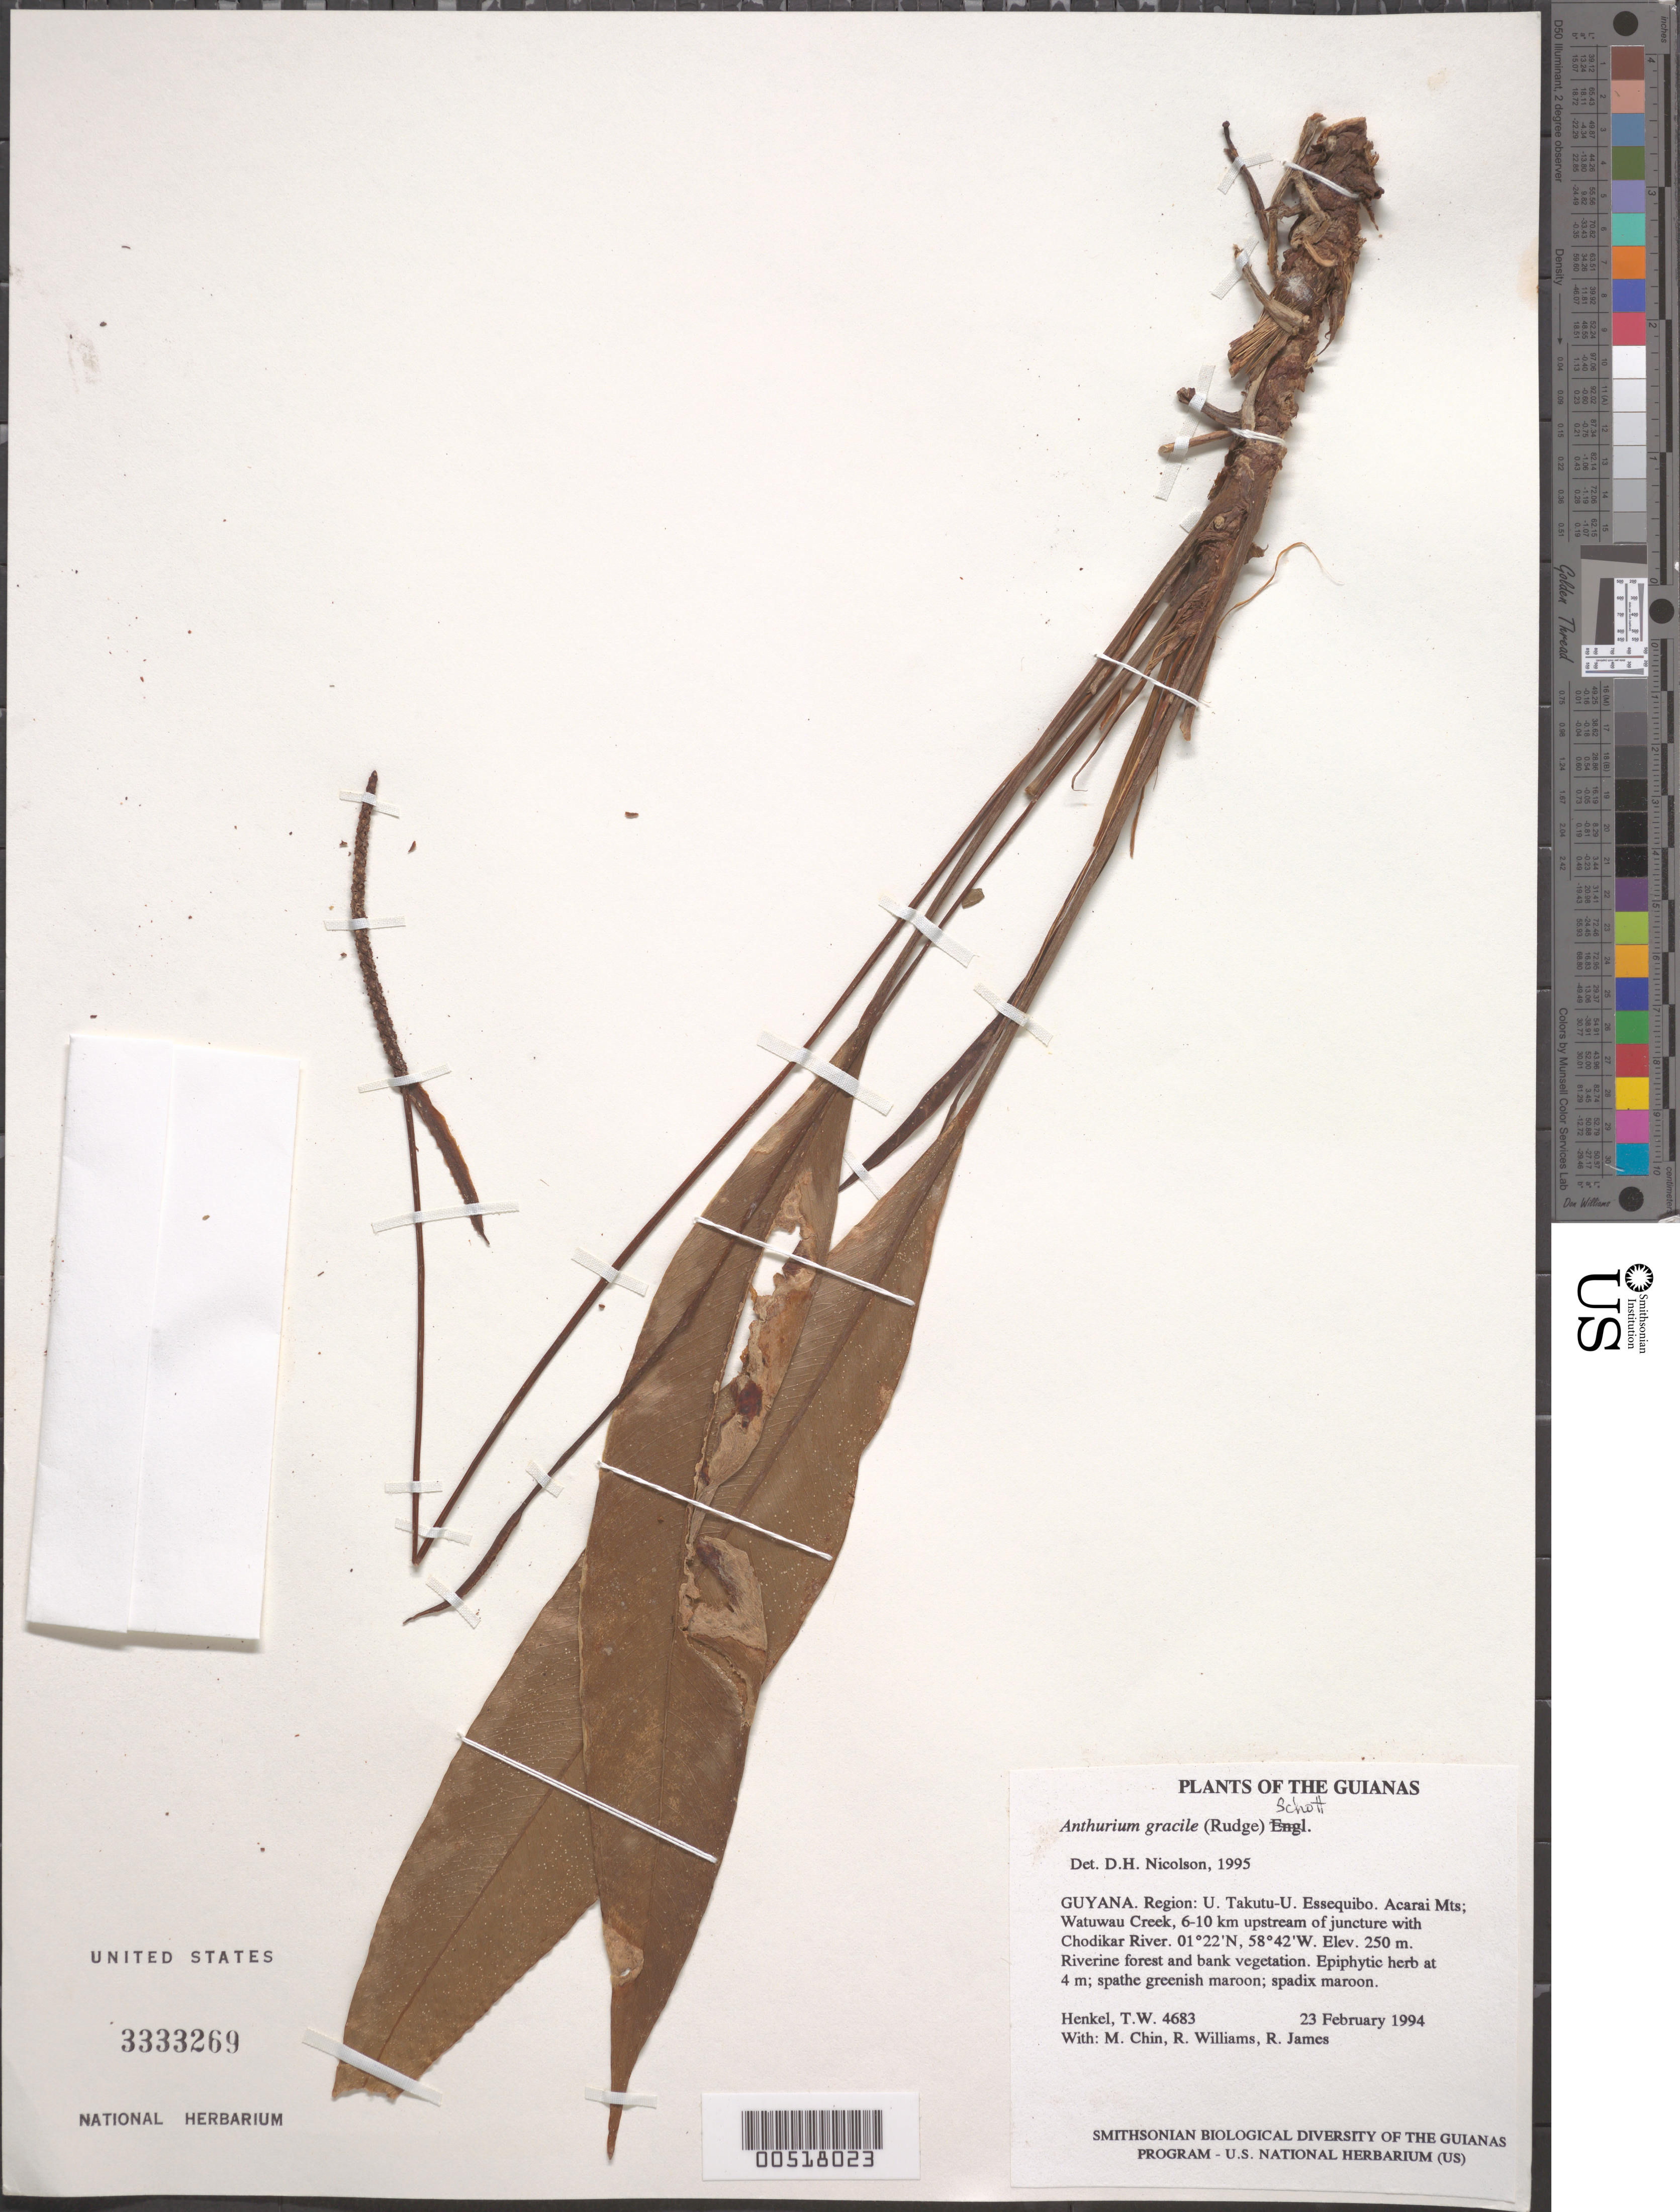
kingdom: Plantae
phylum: Tracheophyta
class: Liliopsida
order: Alismatales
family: Araceae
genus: Anthurium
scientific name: Anthurium gracile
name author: (Rudge) Schott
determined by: Nicolson, Dan H.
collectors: T. Henkel, M. Chin, R. Williams & R. James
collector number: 4683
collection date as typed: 23 February 1994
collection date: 1994-02-23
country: Guyana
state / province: U. Takutu-U. Essequibo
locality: Acarai Mts; Watuwau Creek, 6-10 km upstream of juncture with Chodikar River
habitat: Riverine forest and bank vegetation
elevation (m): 250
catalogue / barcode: US 3333269